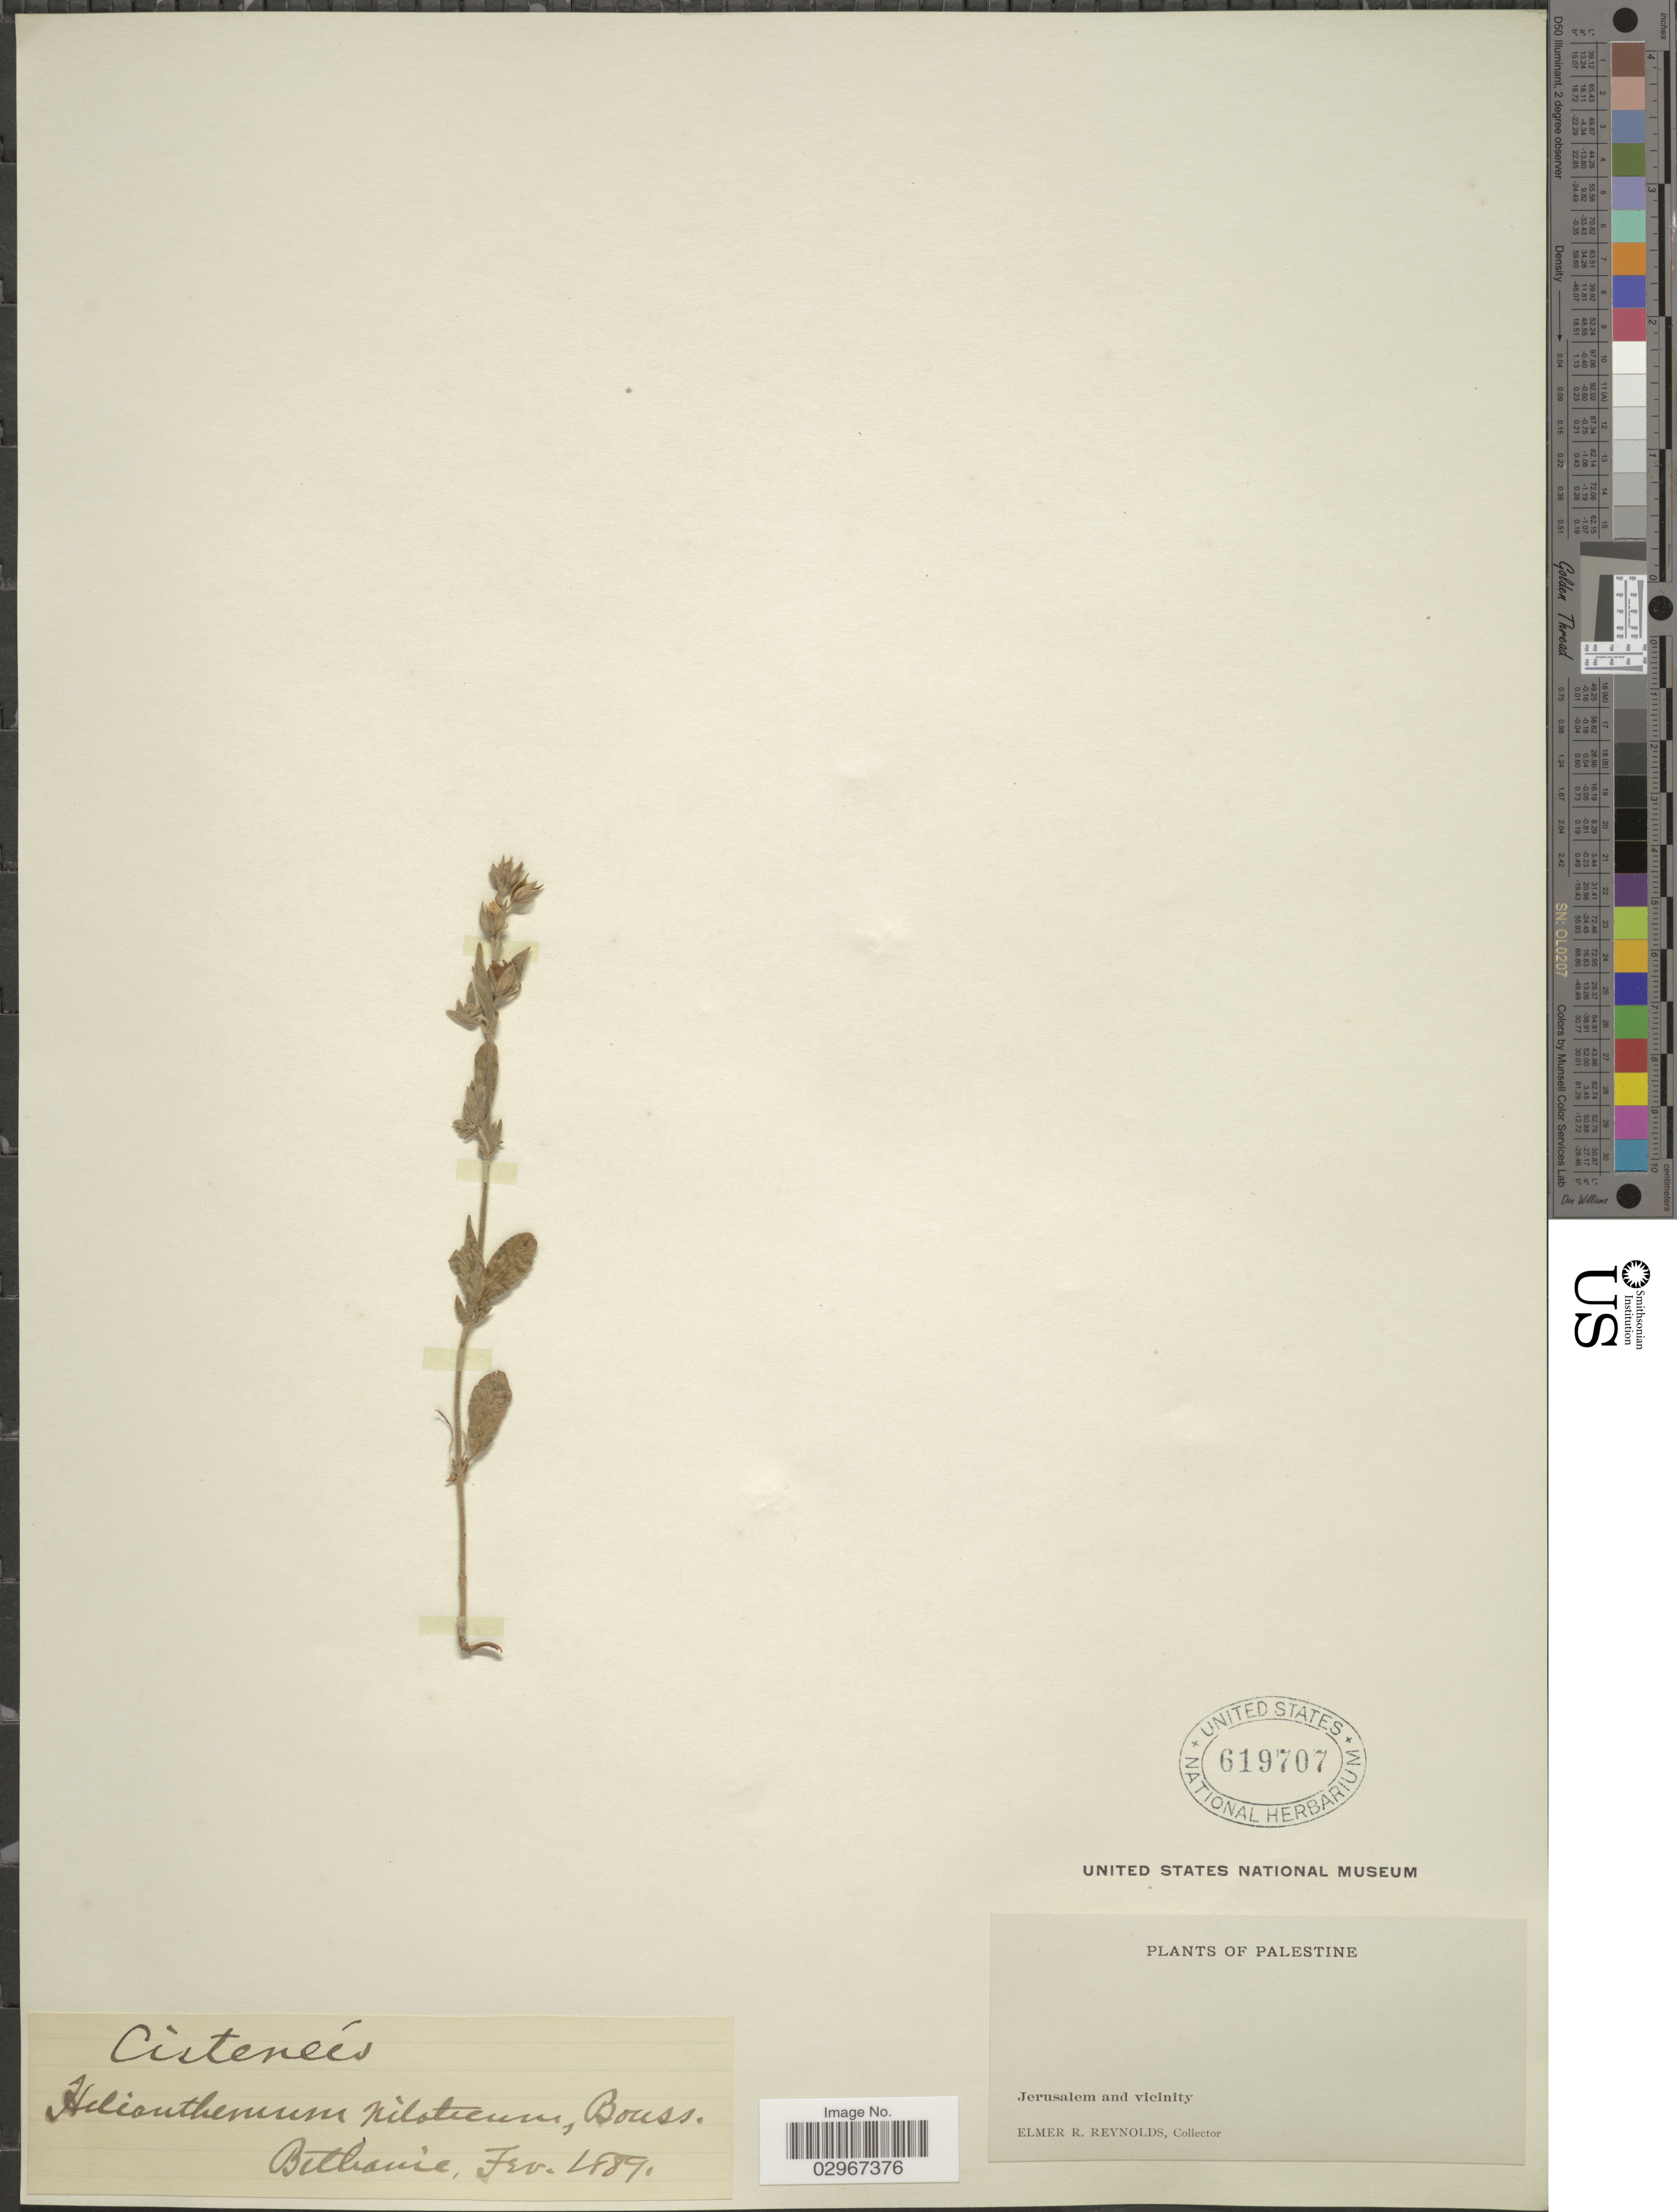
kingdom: Plantae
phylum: Tracheophyta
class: Magnoliopsida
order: Malvales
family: Cistaceae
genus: Helianthemum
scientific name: Helianthemum niloticum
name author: (L.) Pers.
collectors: E. Reynolds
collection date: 1889-02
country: Israel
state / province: Jerusalem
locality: Jerusalem and vicinity, Palestine, Bithanie.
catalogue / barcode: US 619707